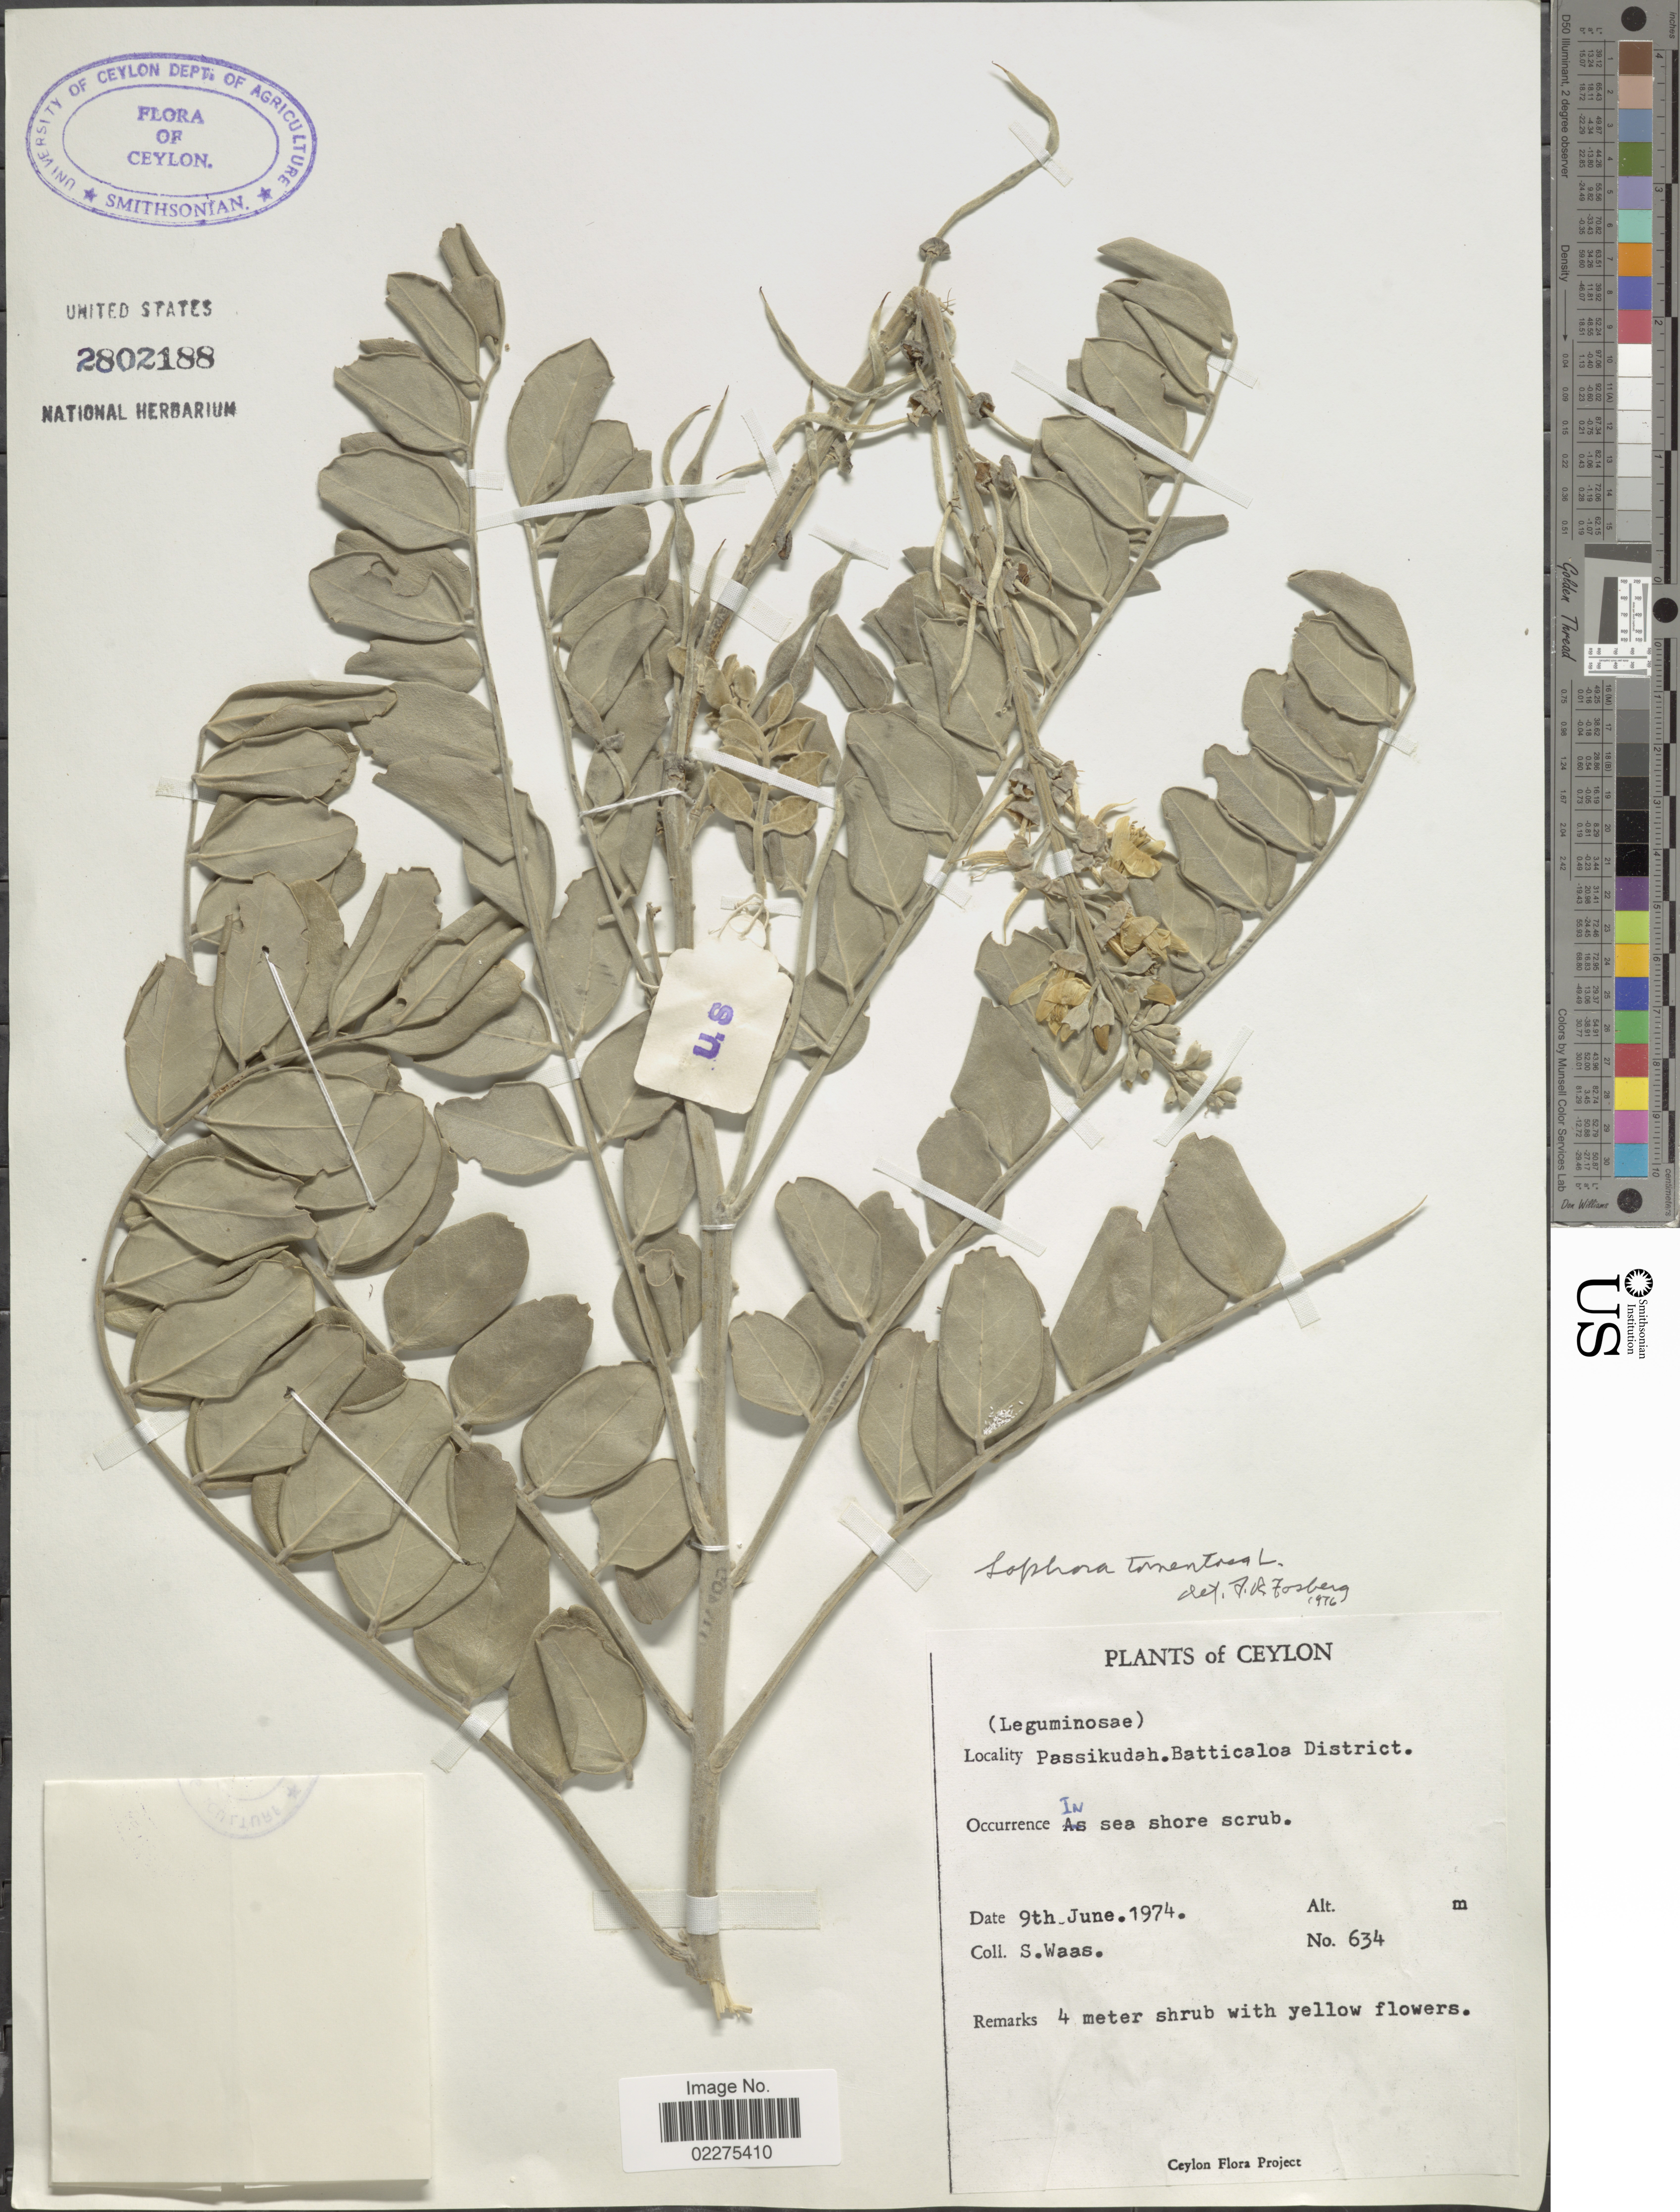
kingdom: Plantae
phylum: Tracheophyta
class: Magnoliopsida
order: Fabales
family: Fabaceae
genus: Sophora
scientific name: Sophora tomentosa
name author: L.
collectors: S. Waas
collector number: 634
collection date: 1974-06-09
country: Sri Lanka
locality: Ceylon. Passikudah. Batticaloa District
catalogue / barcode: US 2802188